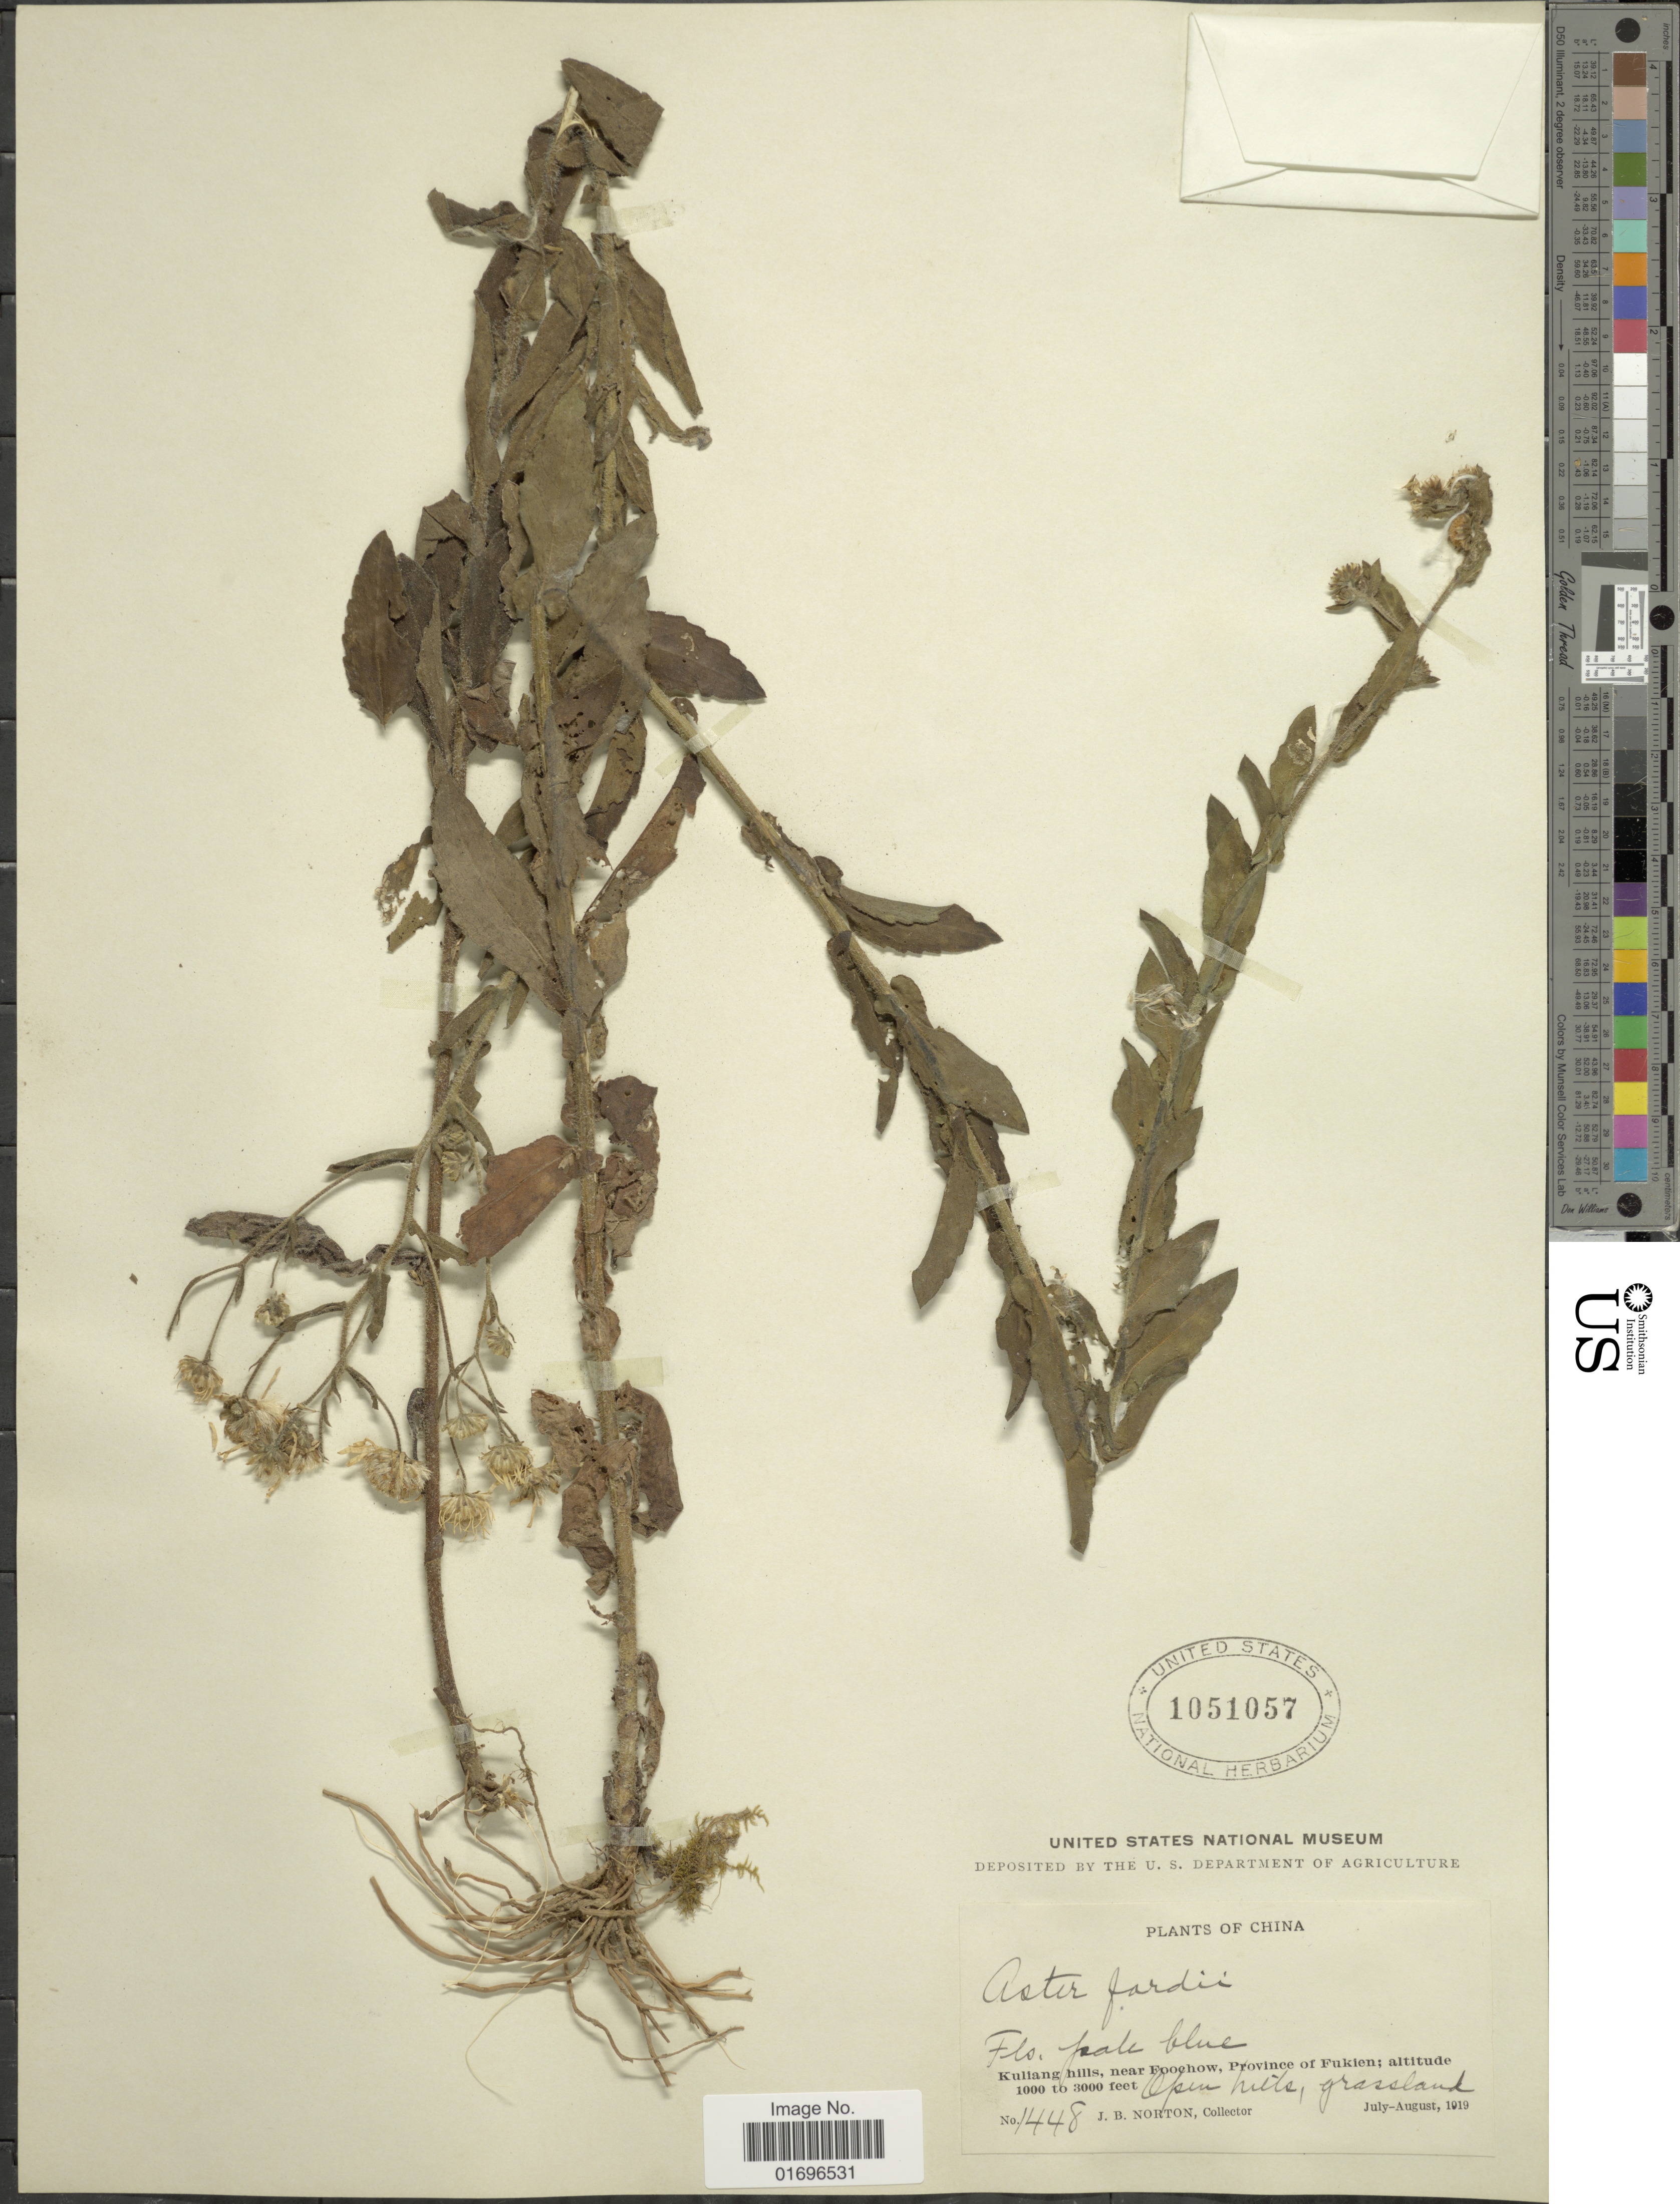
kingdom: Plantae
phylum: Tracheophyta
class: Magnoliopsida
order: Asterales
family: Asteraceae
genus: Aster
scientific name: Aster fordii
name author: Hemsl.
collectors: J. B. Norton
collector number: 1448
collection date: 1919-07/1919-08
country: China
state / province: Fujian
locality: Kuliang hills, near Foochow, Province of Fukien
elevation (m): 305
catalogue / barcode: US 1051057